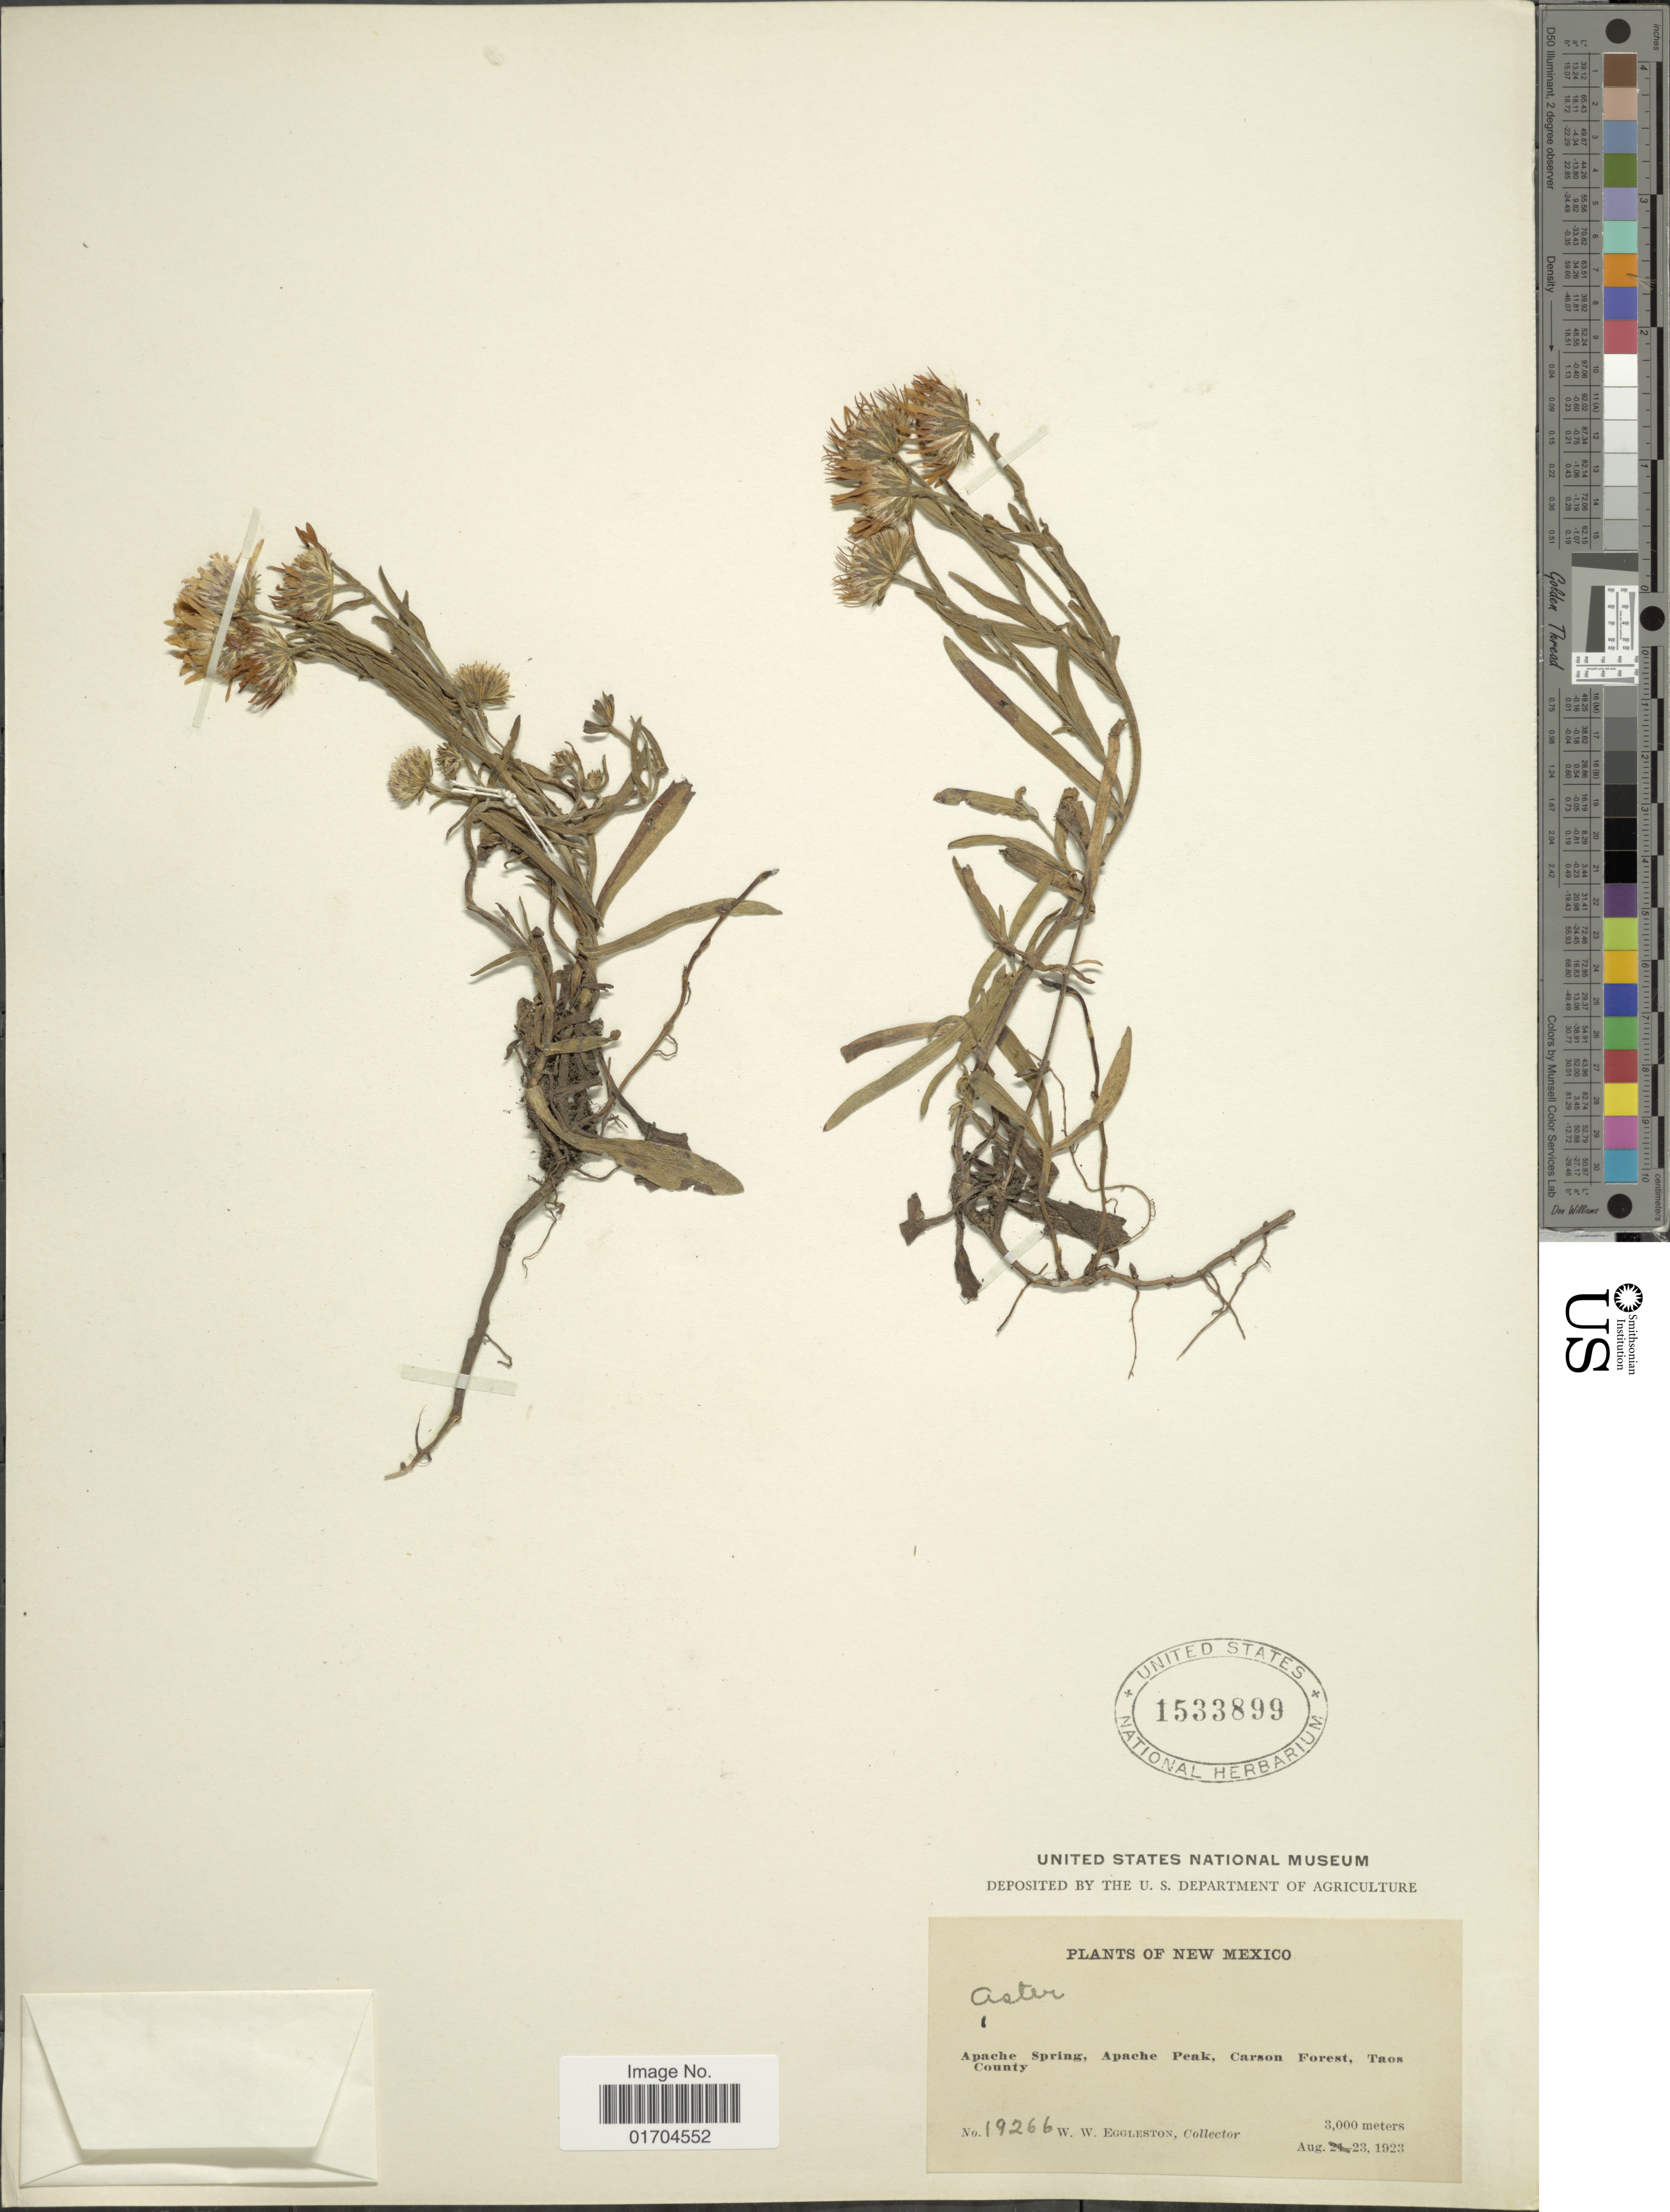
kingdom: Plantae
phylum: Tracheophyta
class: Magnoliopsida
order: Asterales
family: Asteraceae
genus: Symphyotrichum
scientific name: Symphyotrichum sp.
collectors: W. W. Eggleston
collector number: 19266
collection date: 1923-08-23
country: United States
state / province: New Mexico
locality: Apache Spring, Apache Peak, Carson Forest, Taos County.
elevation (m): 3000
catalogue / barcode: US 1533899